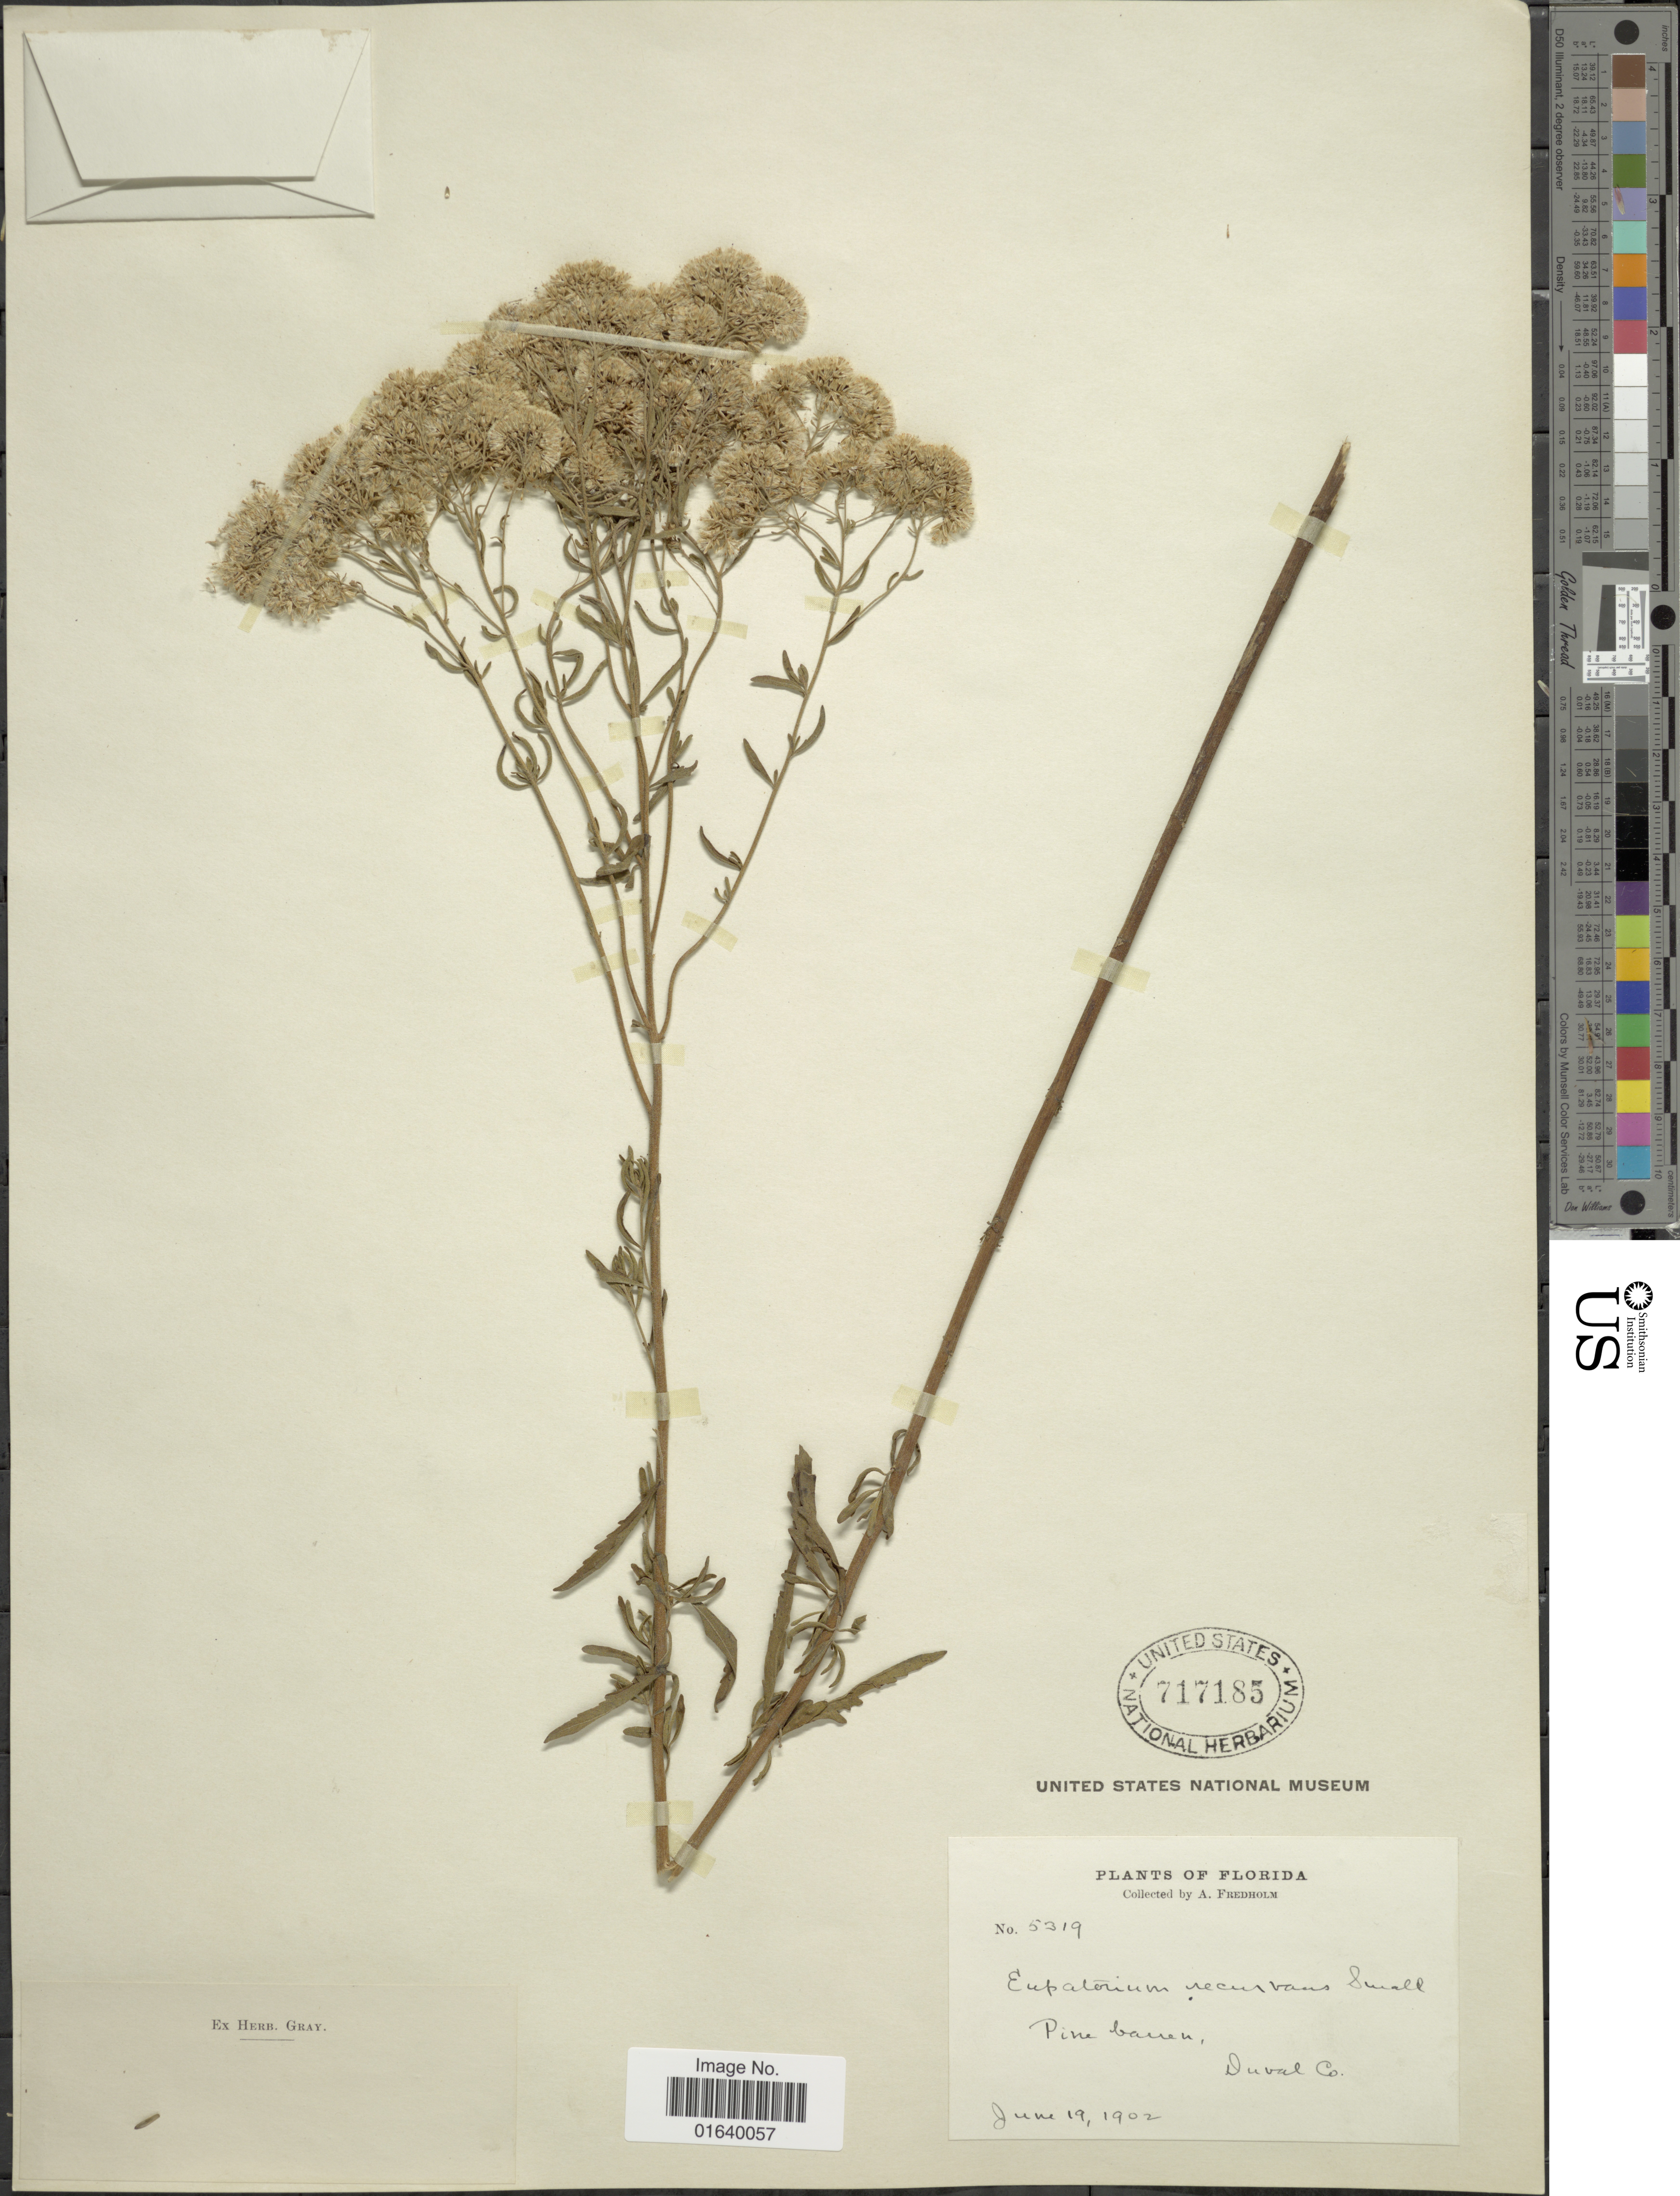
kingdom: Plantae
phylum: Tracheophyta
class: Magnoliopsida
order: Asterales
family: Asteraceae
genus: Eupatorium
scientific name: Eupatorium recurvans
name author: Small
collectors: A. Fredholm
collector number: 5319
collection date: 1902-06-19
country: United States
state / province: Florida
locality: Pine barren, Duval Co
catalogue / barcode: US 717185